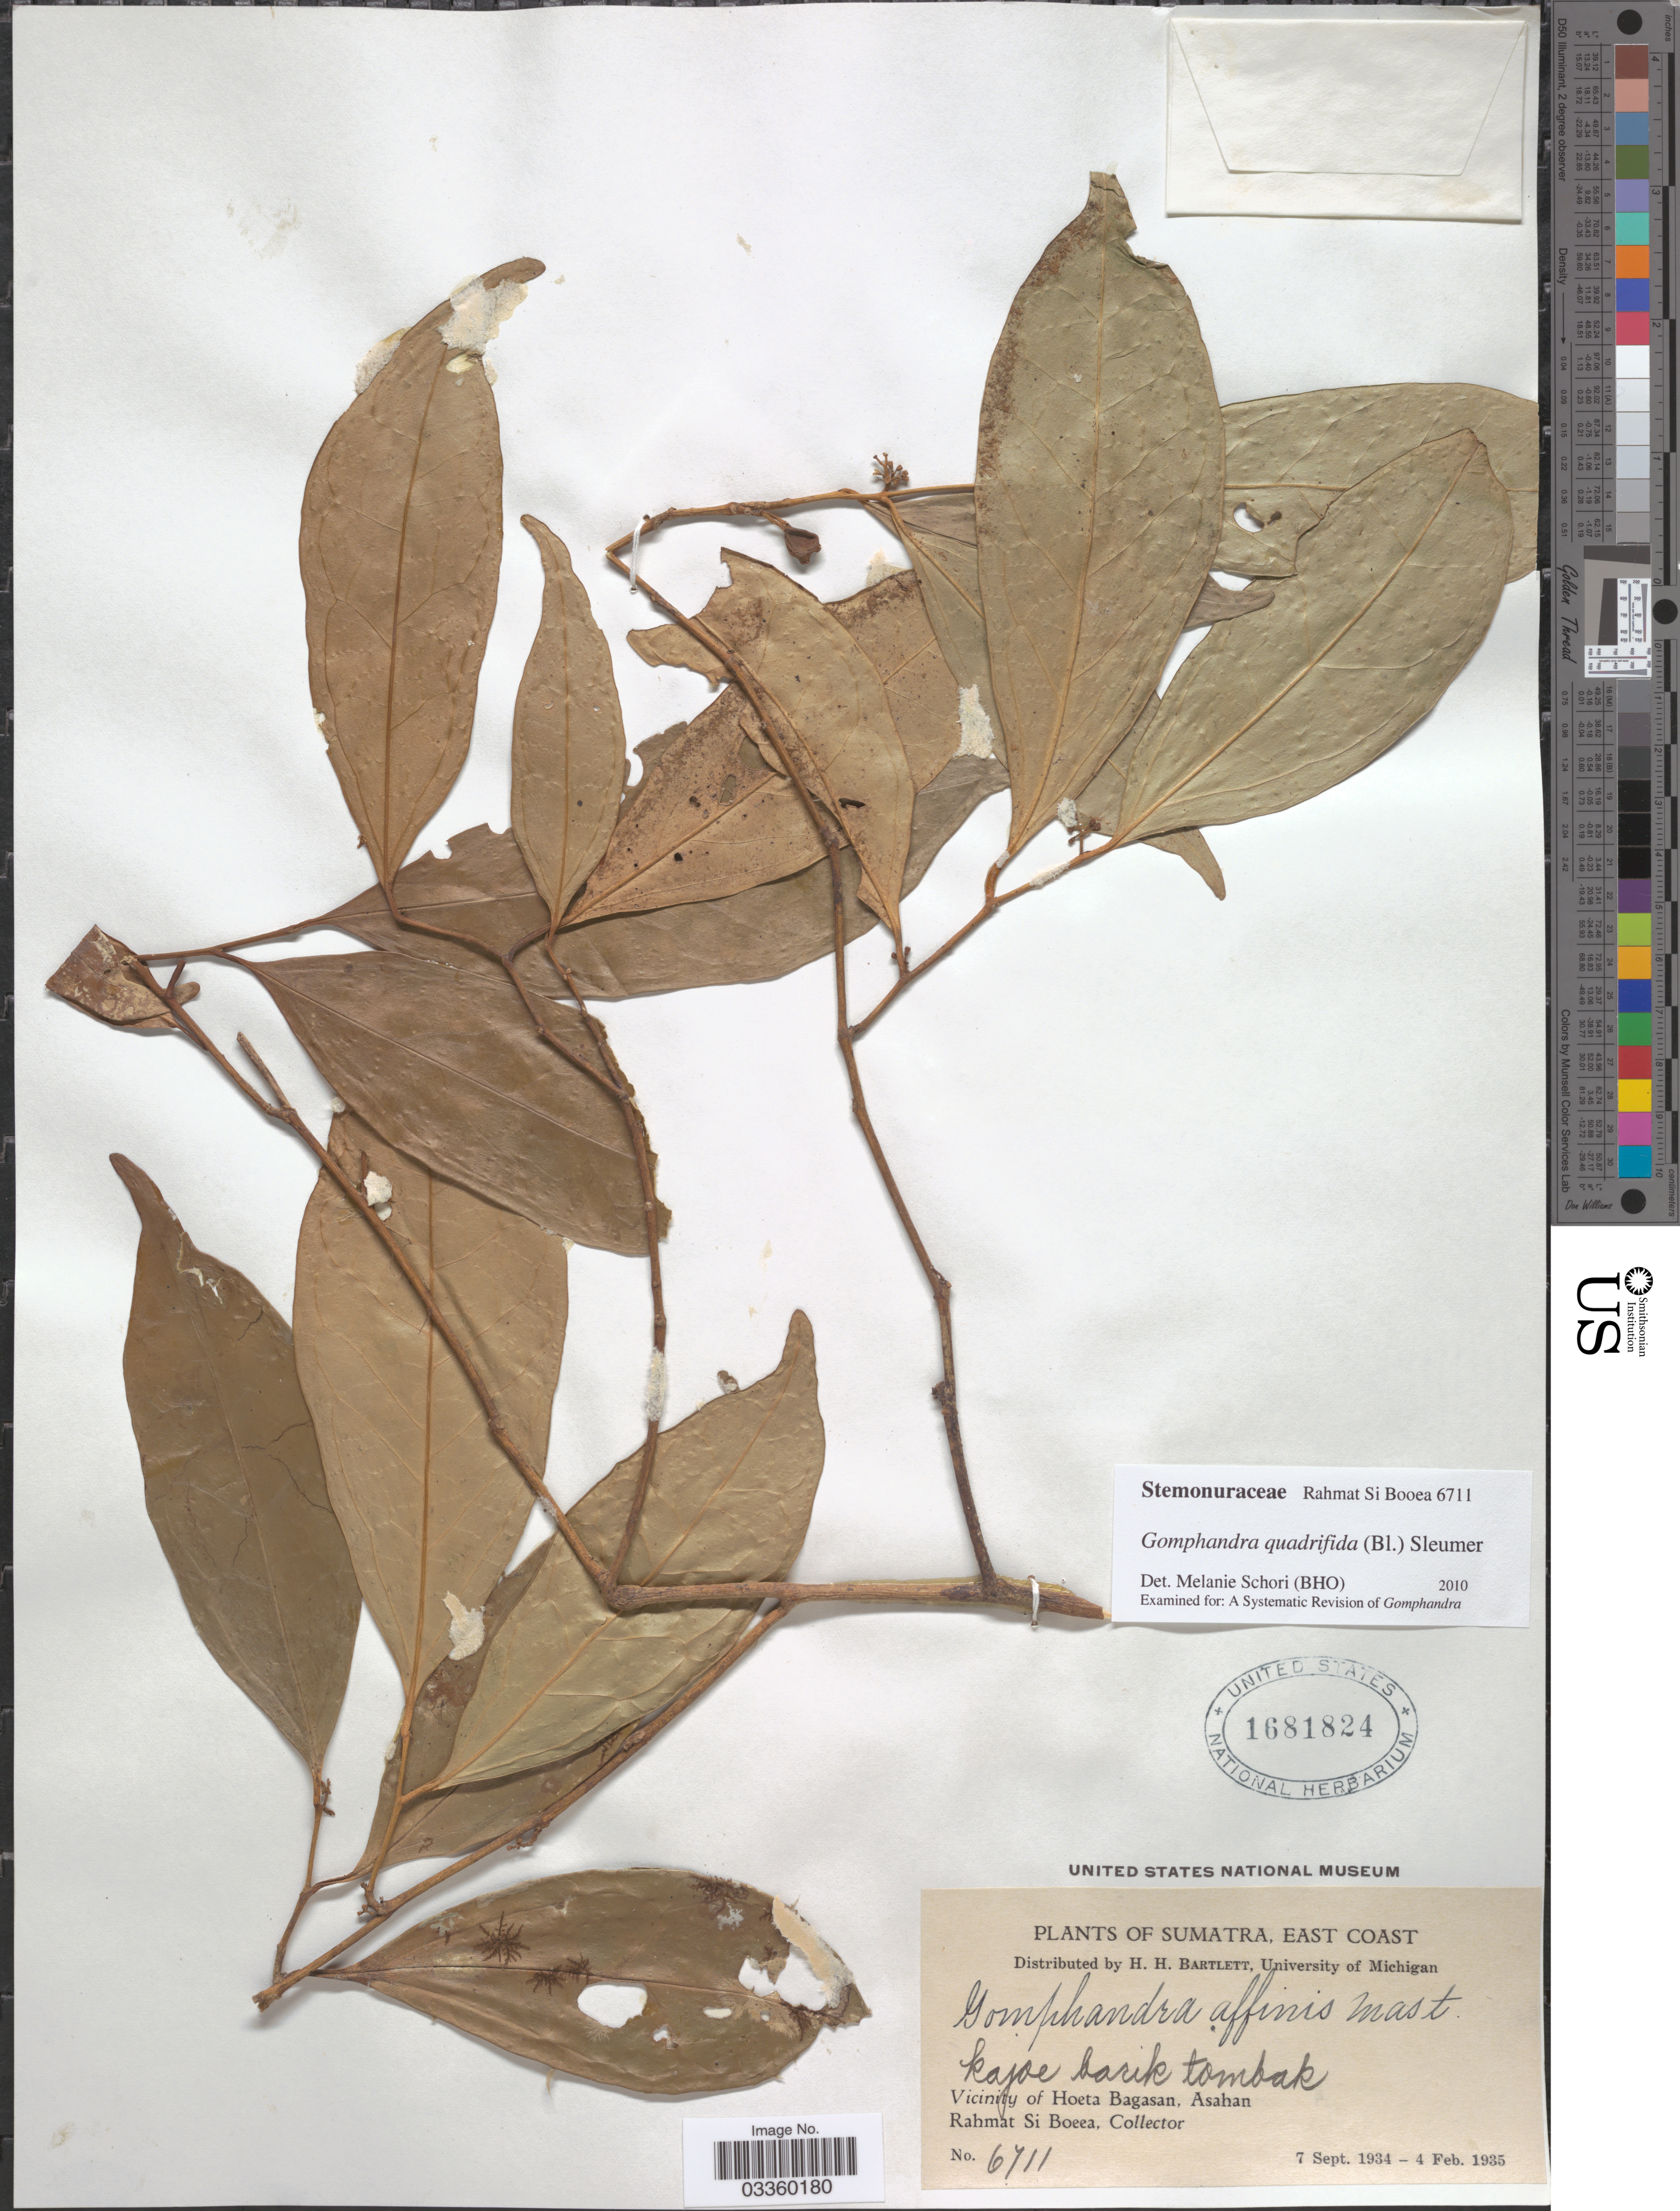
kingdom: Plantae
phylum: Tracheophyta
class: Magnoliopsida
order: Cardiopteridales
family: Stemonuraceae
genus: Gomphandra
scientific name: Gomphandra quadrifida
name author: (Blume) Sleumer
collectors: Rahmat Si Boeea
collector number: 6711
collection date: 1934-09-07/1935-02-04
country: Indonesia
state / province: Sumatra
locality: East Coast. Vicinity of Hoeta Bagasan, Asahan.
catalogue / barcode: US 1681824